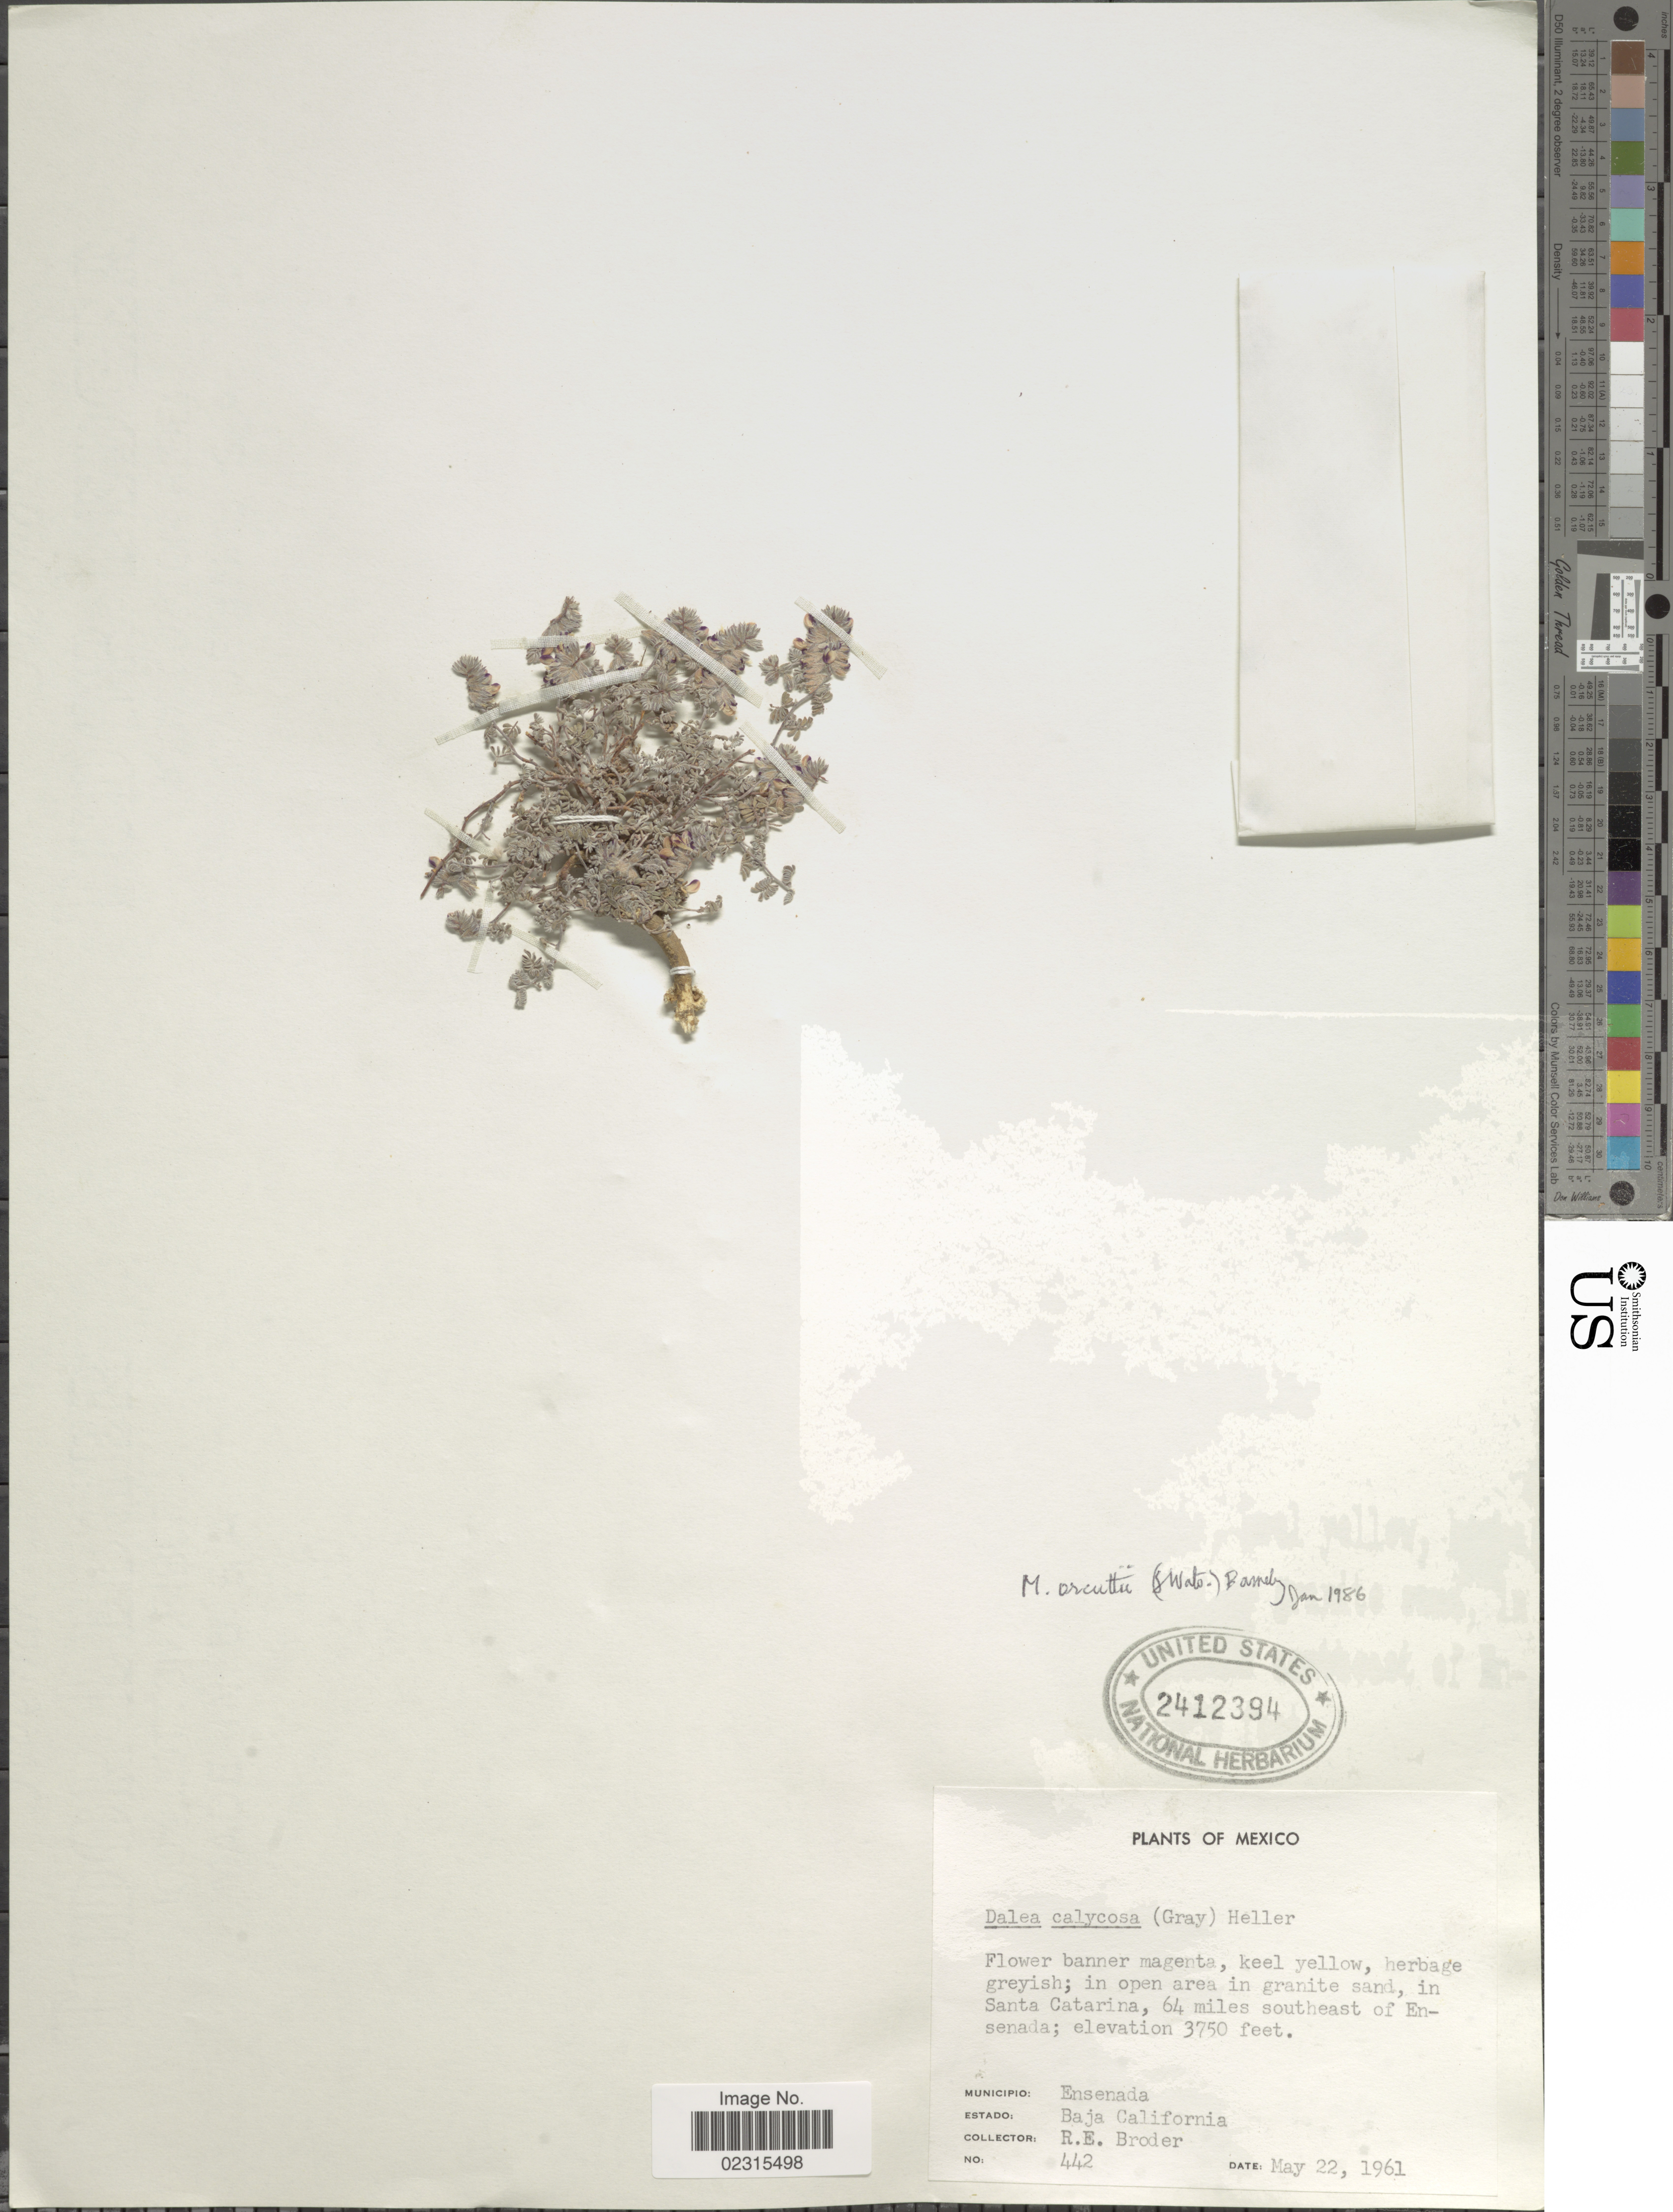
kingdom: Plantae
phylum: Tracheophyta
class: Magnoliopsida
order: Fabales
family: Fabaceae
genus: Marina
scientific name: Marina orcuttii var. orcuttii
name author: (S. Watson) Barneby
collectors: R. Broder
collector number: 442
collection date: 1961-05-22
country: Mexico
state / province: Baja California Norte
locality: In Santa Catarina, 64 miles southeast of Ensenada, Municipio Ensenada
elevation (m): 1143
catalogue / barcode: US 2412394